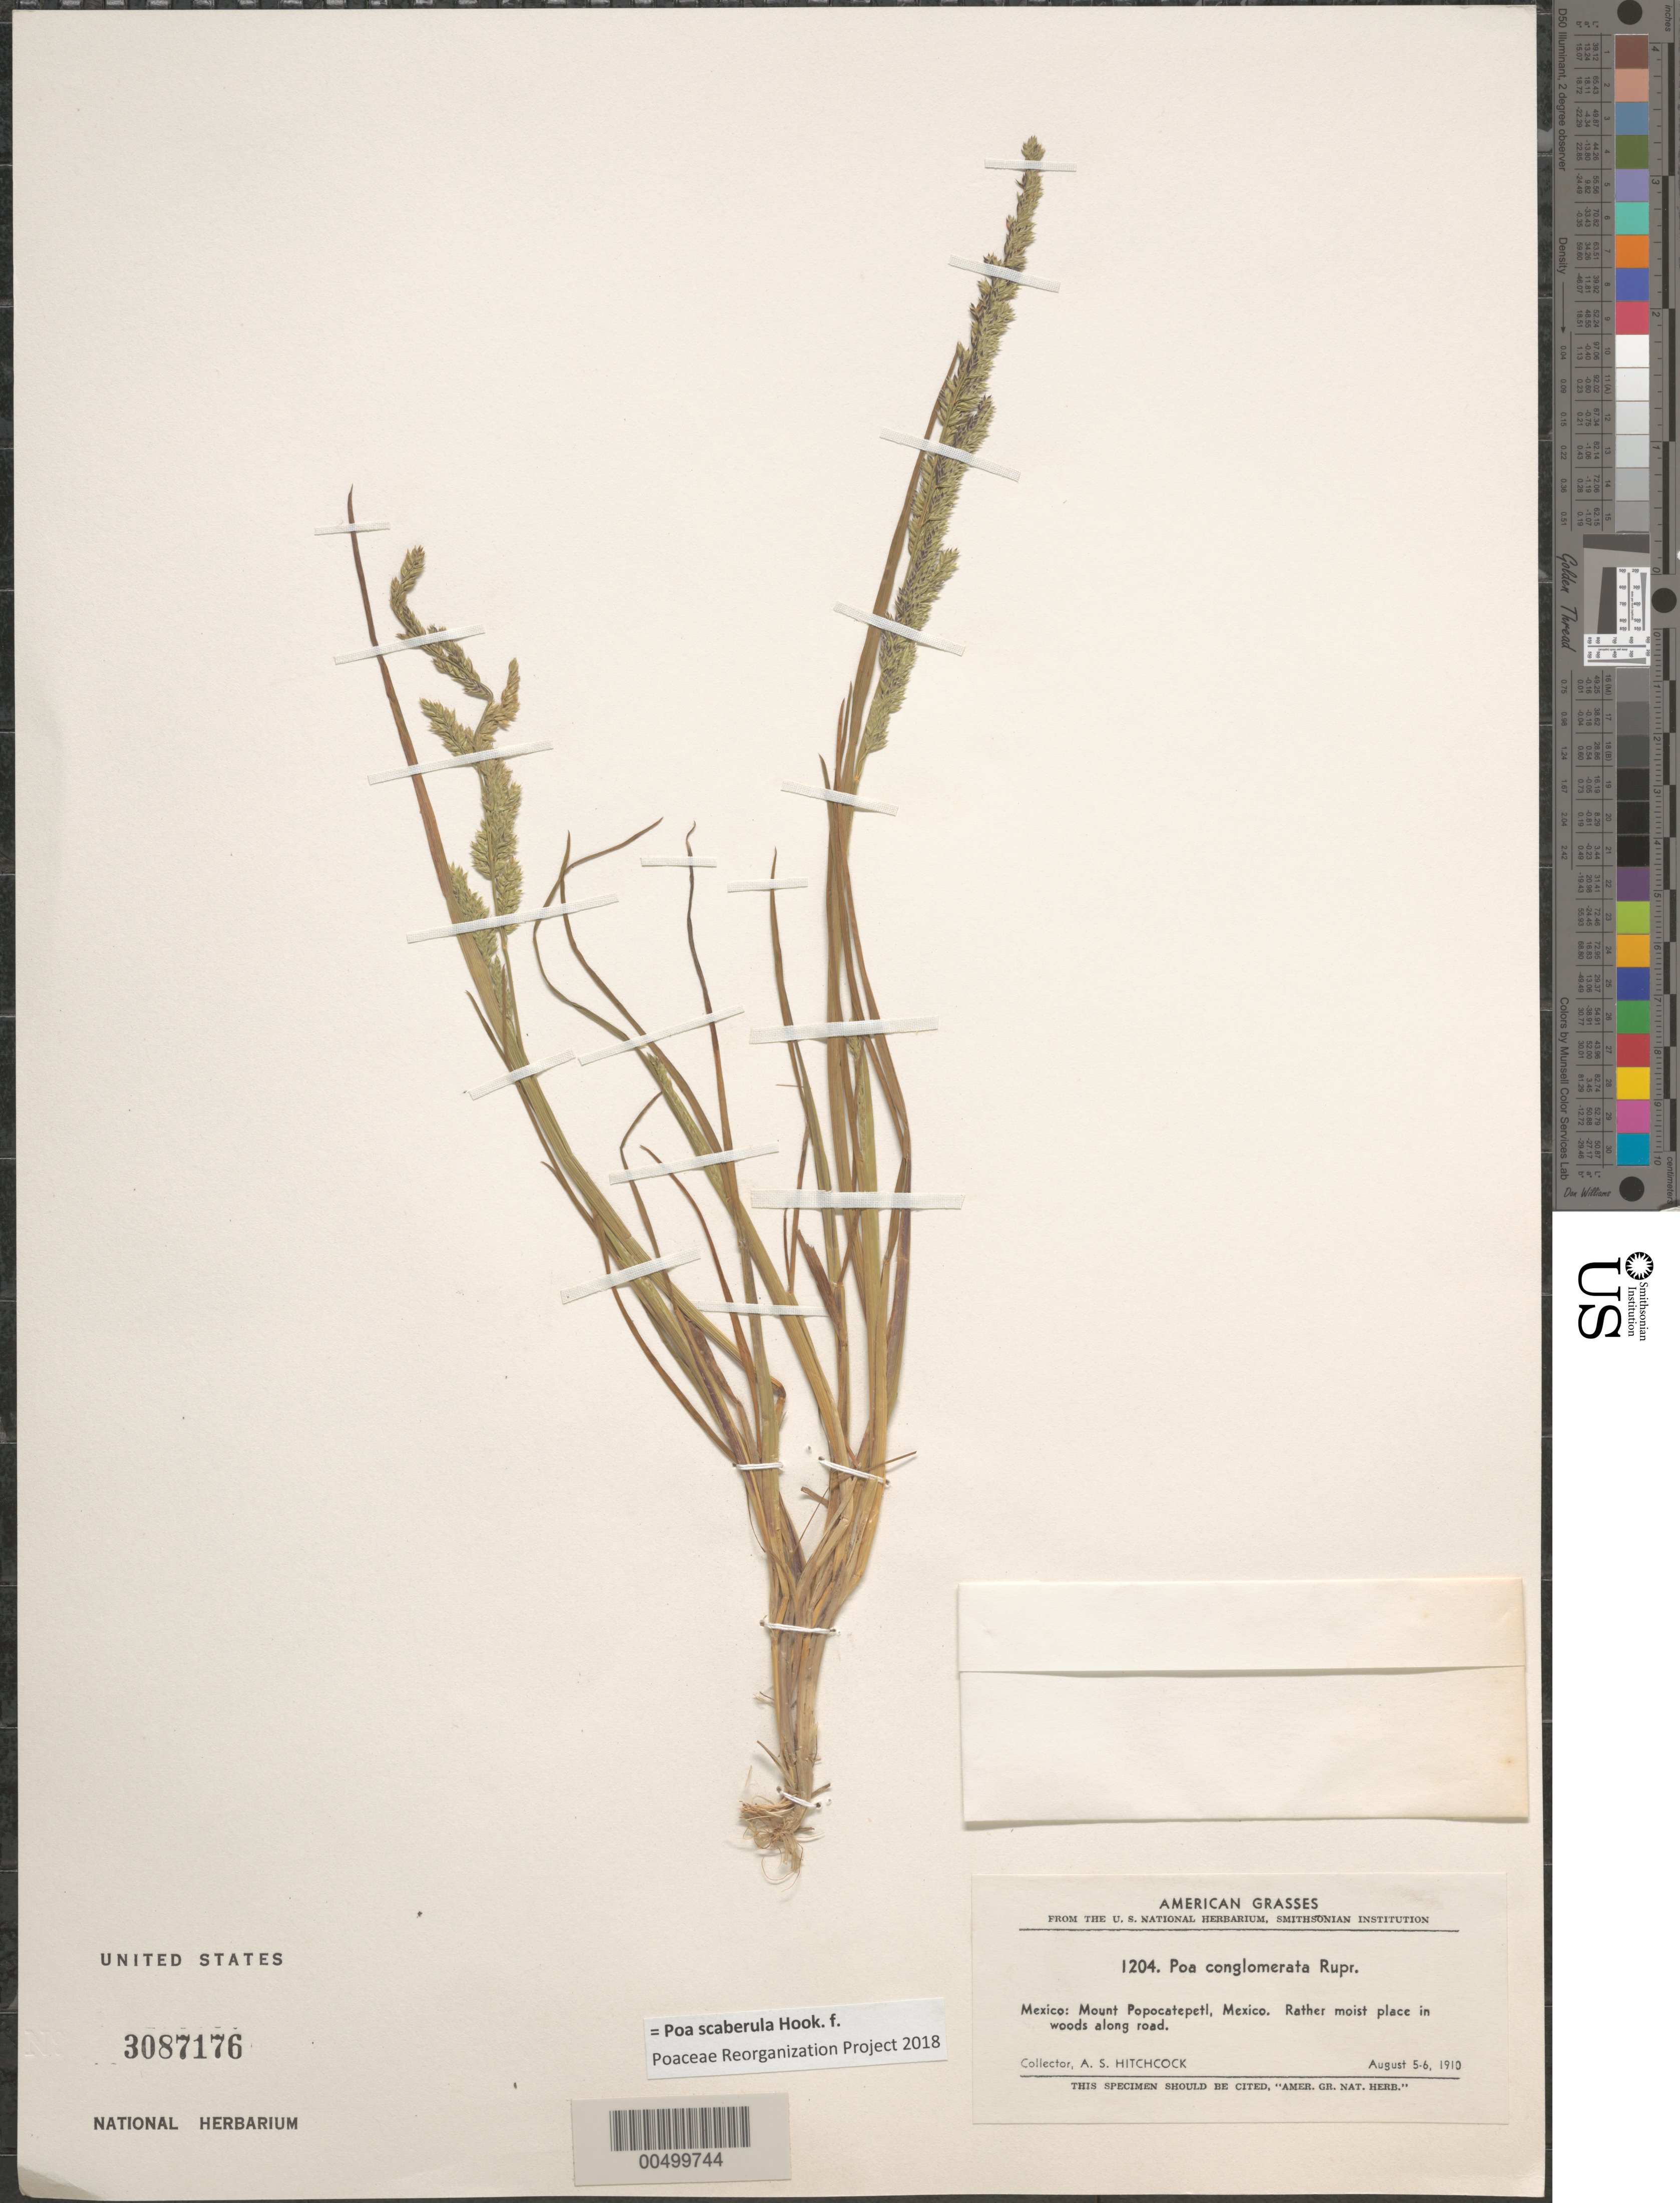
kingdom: Plantae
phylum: Tracheophyta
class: Liliopsida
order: Poales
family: Poaceae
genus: Poa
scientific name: Poa scaberula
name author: Hook. f.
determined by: Poaceae Reorganization Project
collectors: A. S. Hitchcock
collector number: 1204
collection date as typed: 5 Aug 1910 to 6 Aug 1910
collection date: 1910-08-05/1910-08-06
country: Mexico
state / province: México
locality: Mt. Popocatepetl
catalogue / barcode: US 3087176